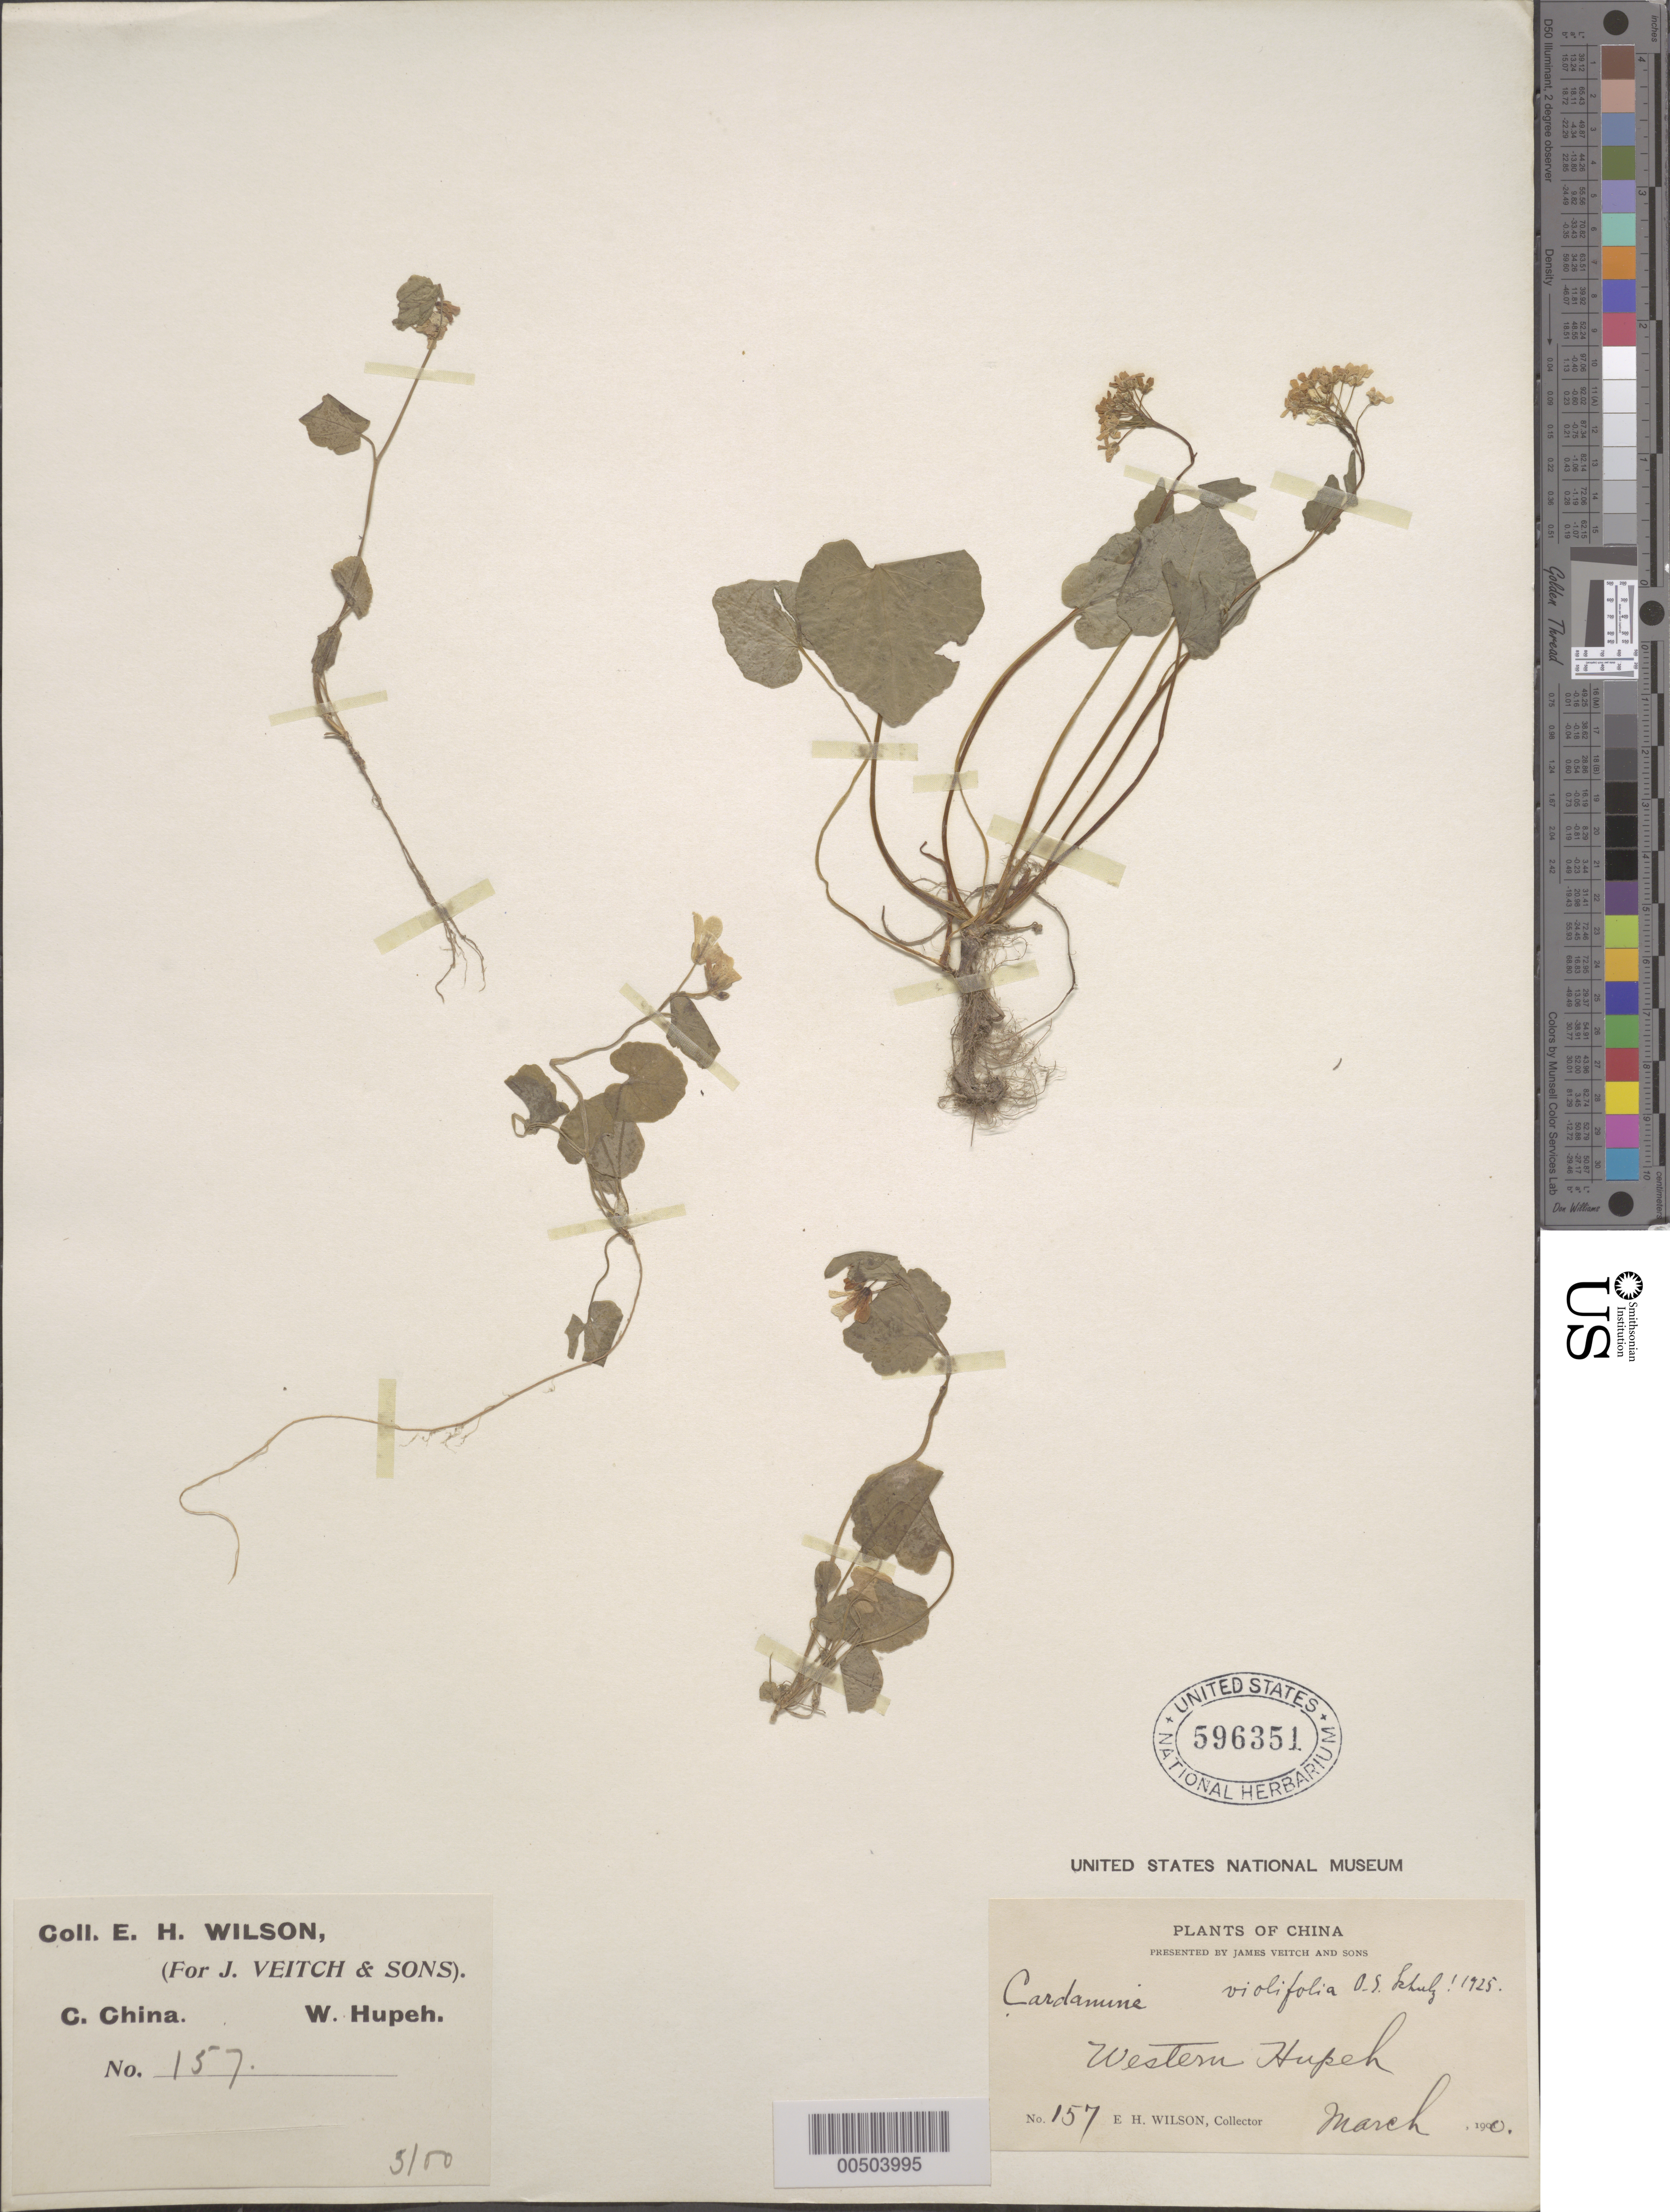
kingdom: Plantae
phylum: Tracheophyta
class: Magnoliopsida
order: Brassicales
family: Brassicaceae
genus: Cardamine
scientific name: Cardamine violifolia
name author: O.E. Schulz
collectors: E. H. Wilson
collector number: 157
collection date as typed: May 1900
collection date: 1900-05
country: China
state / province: Hubei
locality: Western Hupeh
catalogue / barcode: US 596351